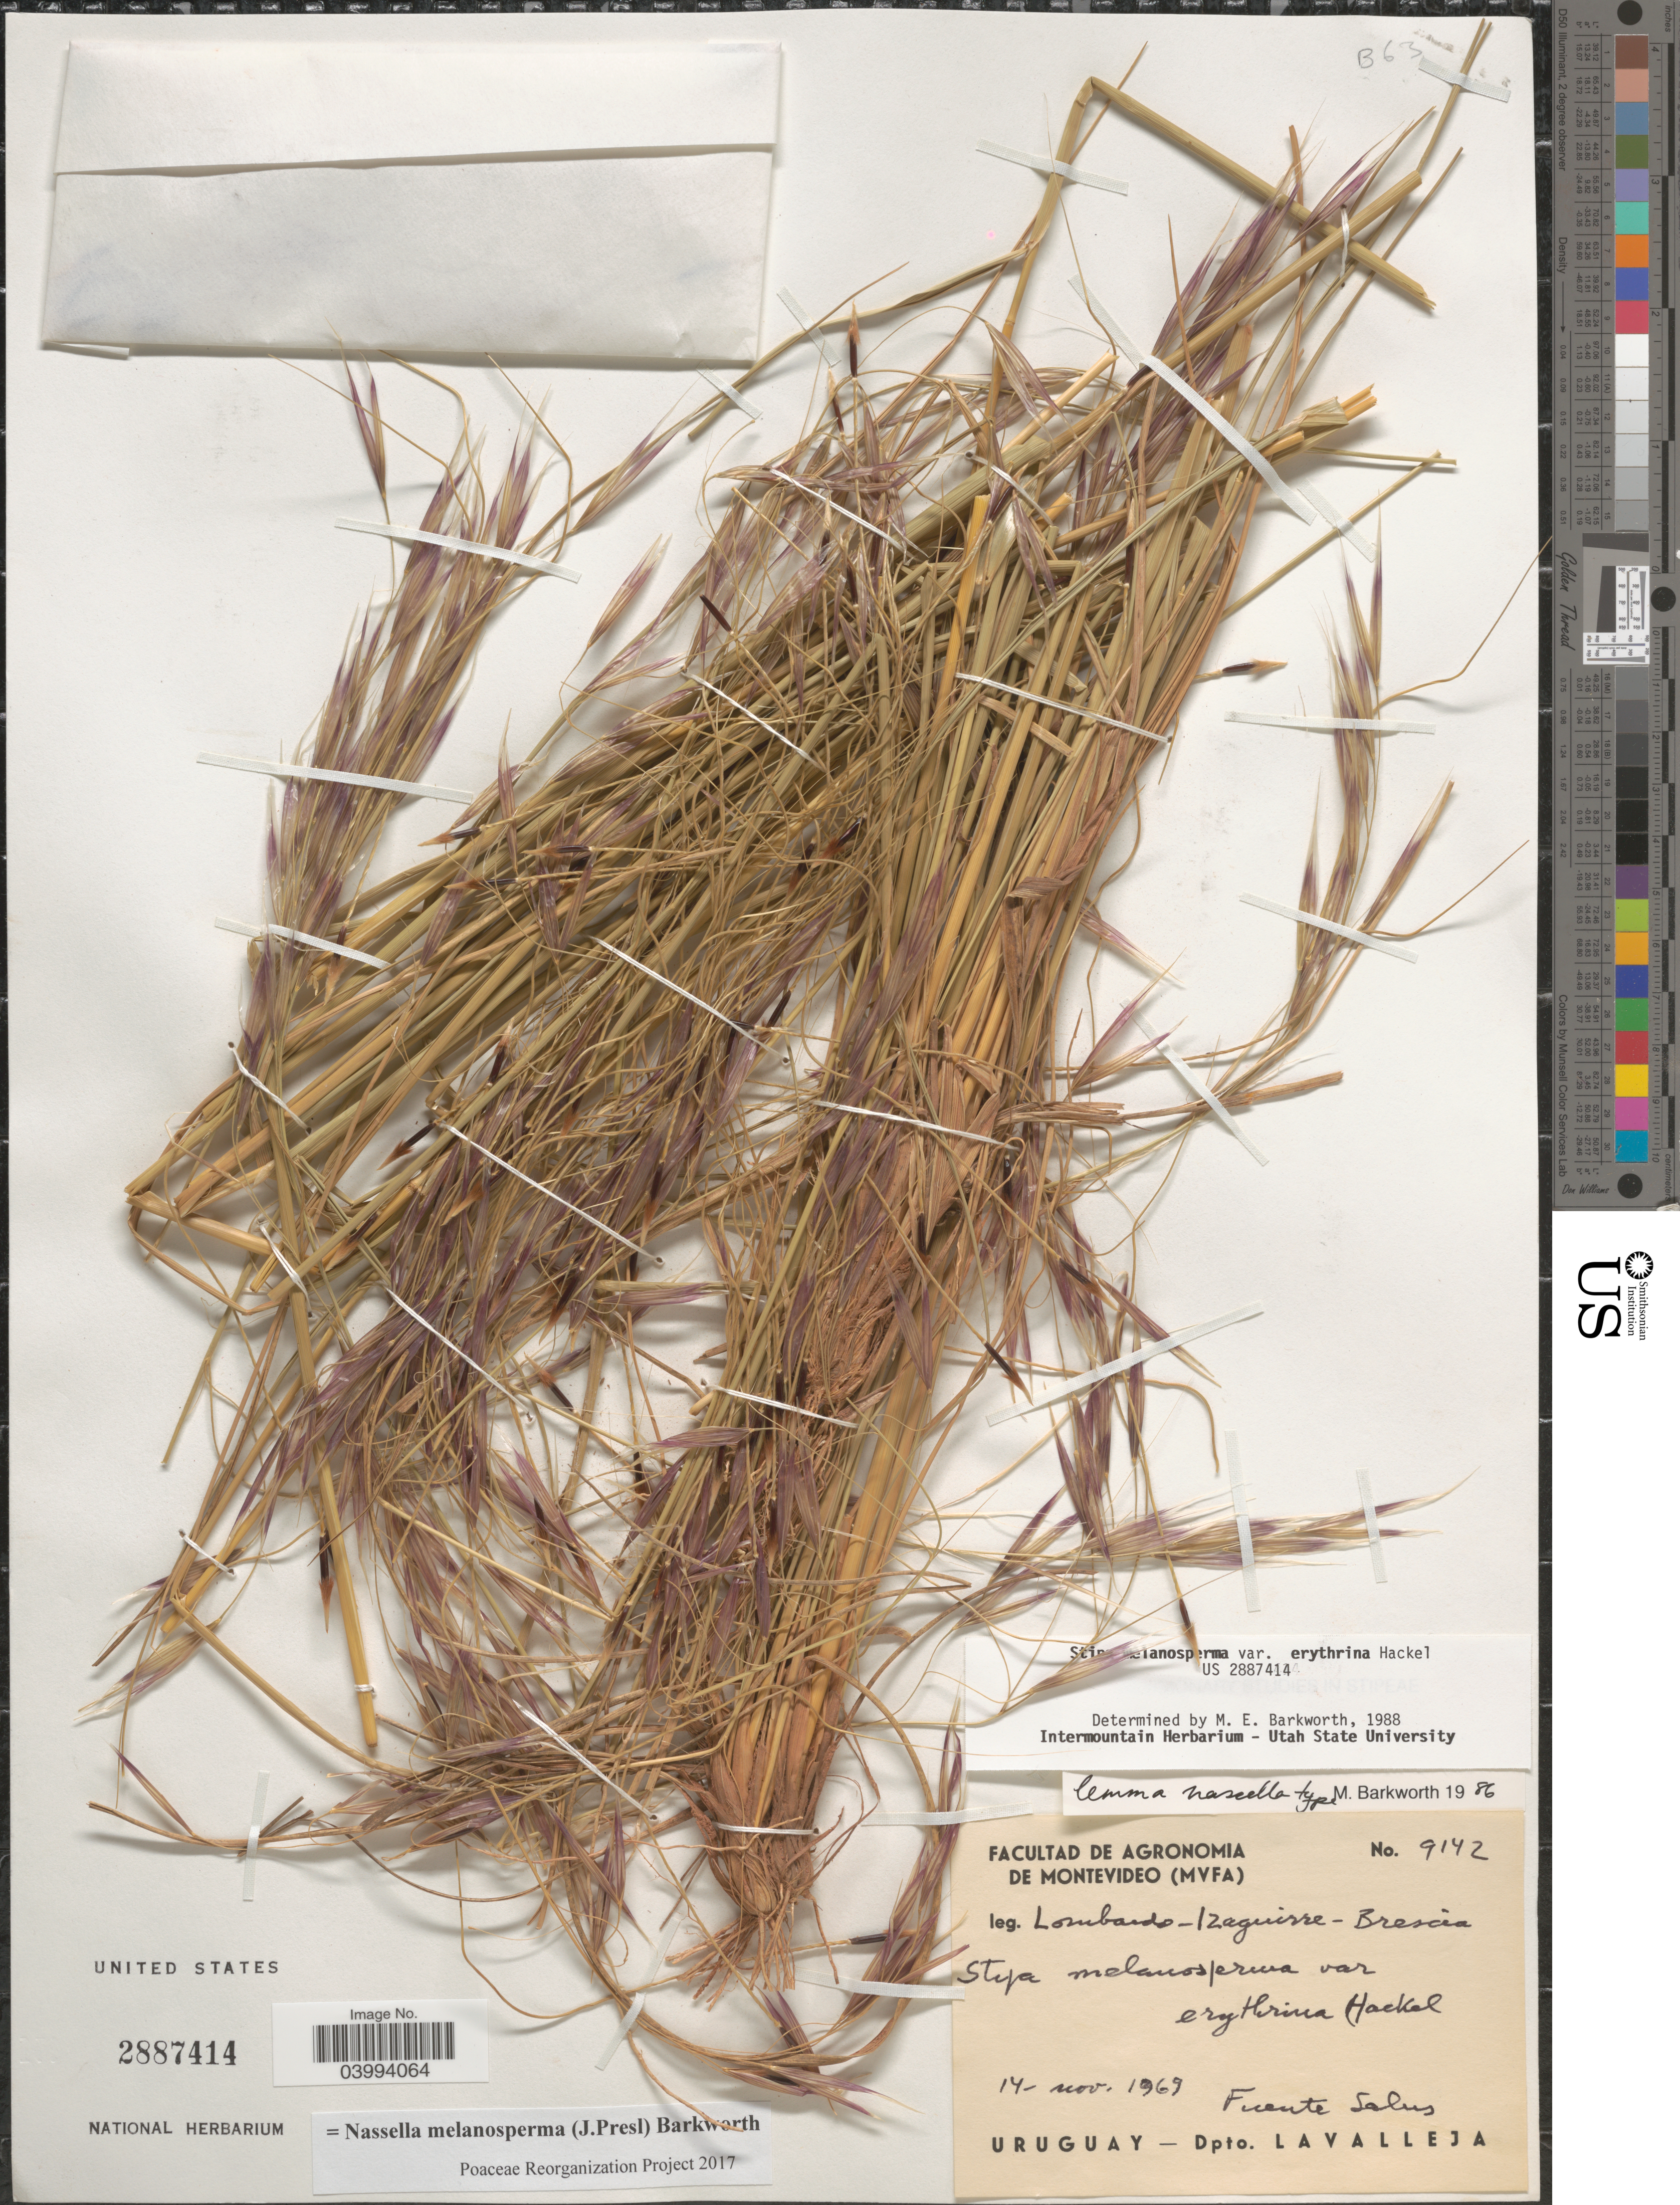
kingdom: Plantae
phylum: Tracheophyta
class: Liliopsida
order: Poales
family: Poaceae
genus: Nassella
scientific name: Nassella melanosperma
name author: (J. Presl) Barkworth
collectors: Lombardo, Izaguirre & -. Brescia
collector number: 9142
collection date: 1969-11-14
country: Uruguay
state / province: Lavalleja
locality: Fuente Salus. Dpto. Lavalleja.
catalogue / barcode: US 2887414